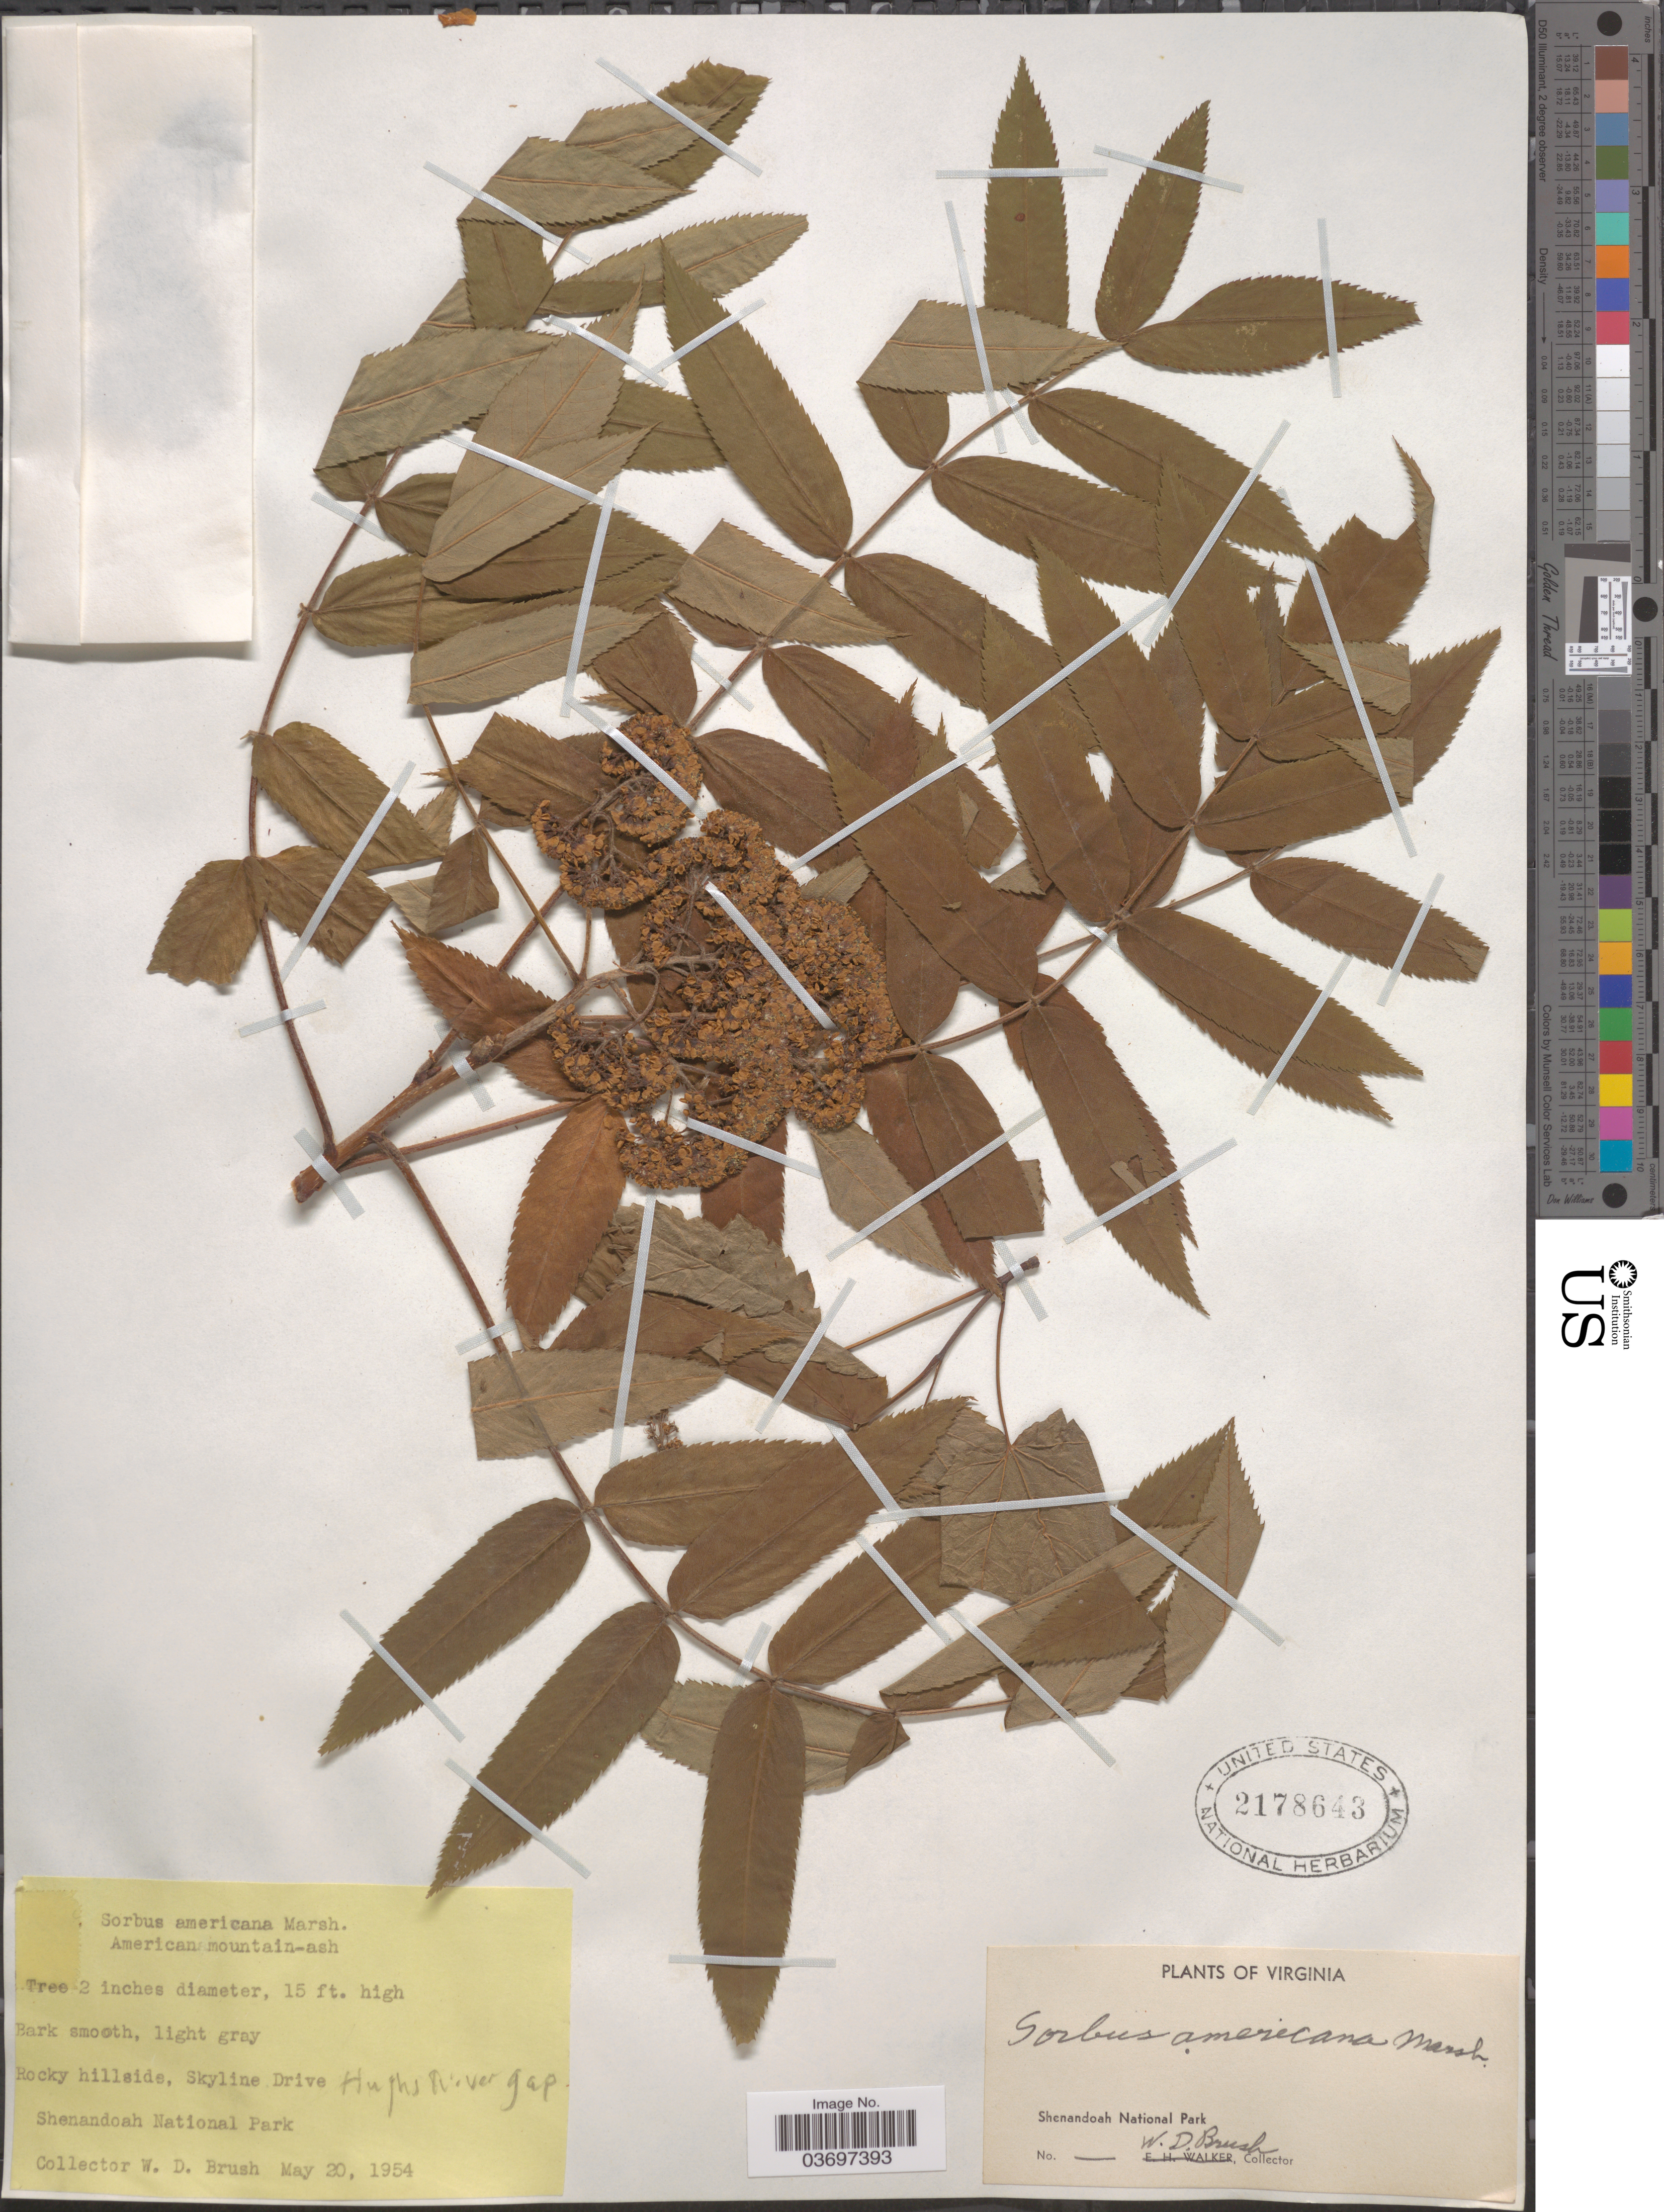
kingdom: Plantae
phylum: Tracheophyta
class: Magnoliopsida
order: Rosales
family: Rosaceae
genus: Sorbus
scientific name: Sorbus americana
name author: Marshall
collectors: W. Brush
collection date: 1954-05-20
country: United States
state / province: Virginia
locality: Skyline Drive. Hughs River Gap. Shenandoah National Park.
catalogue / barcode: US 2178643